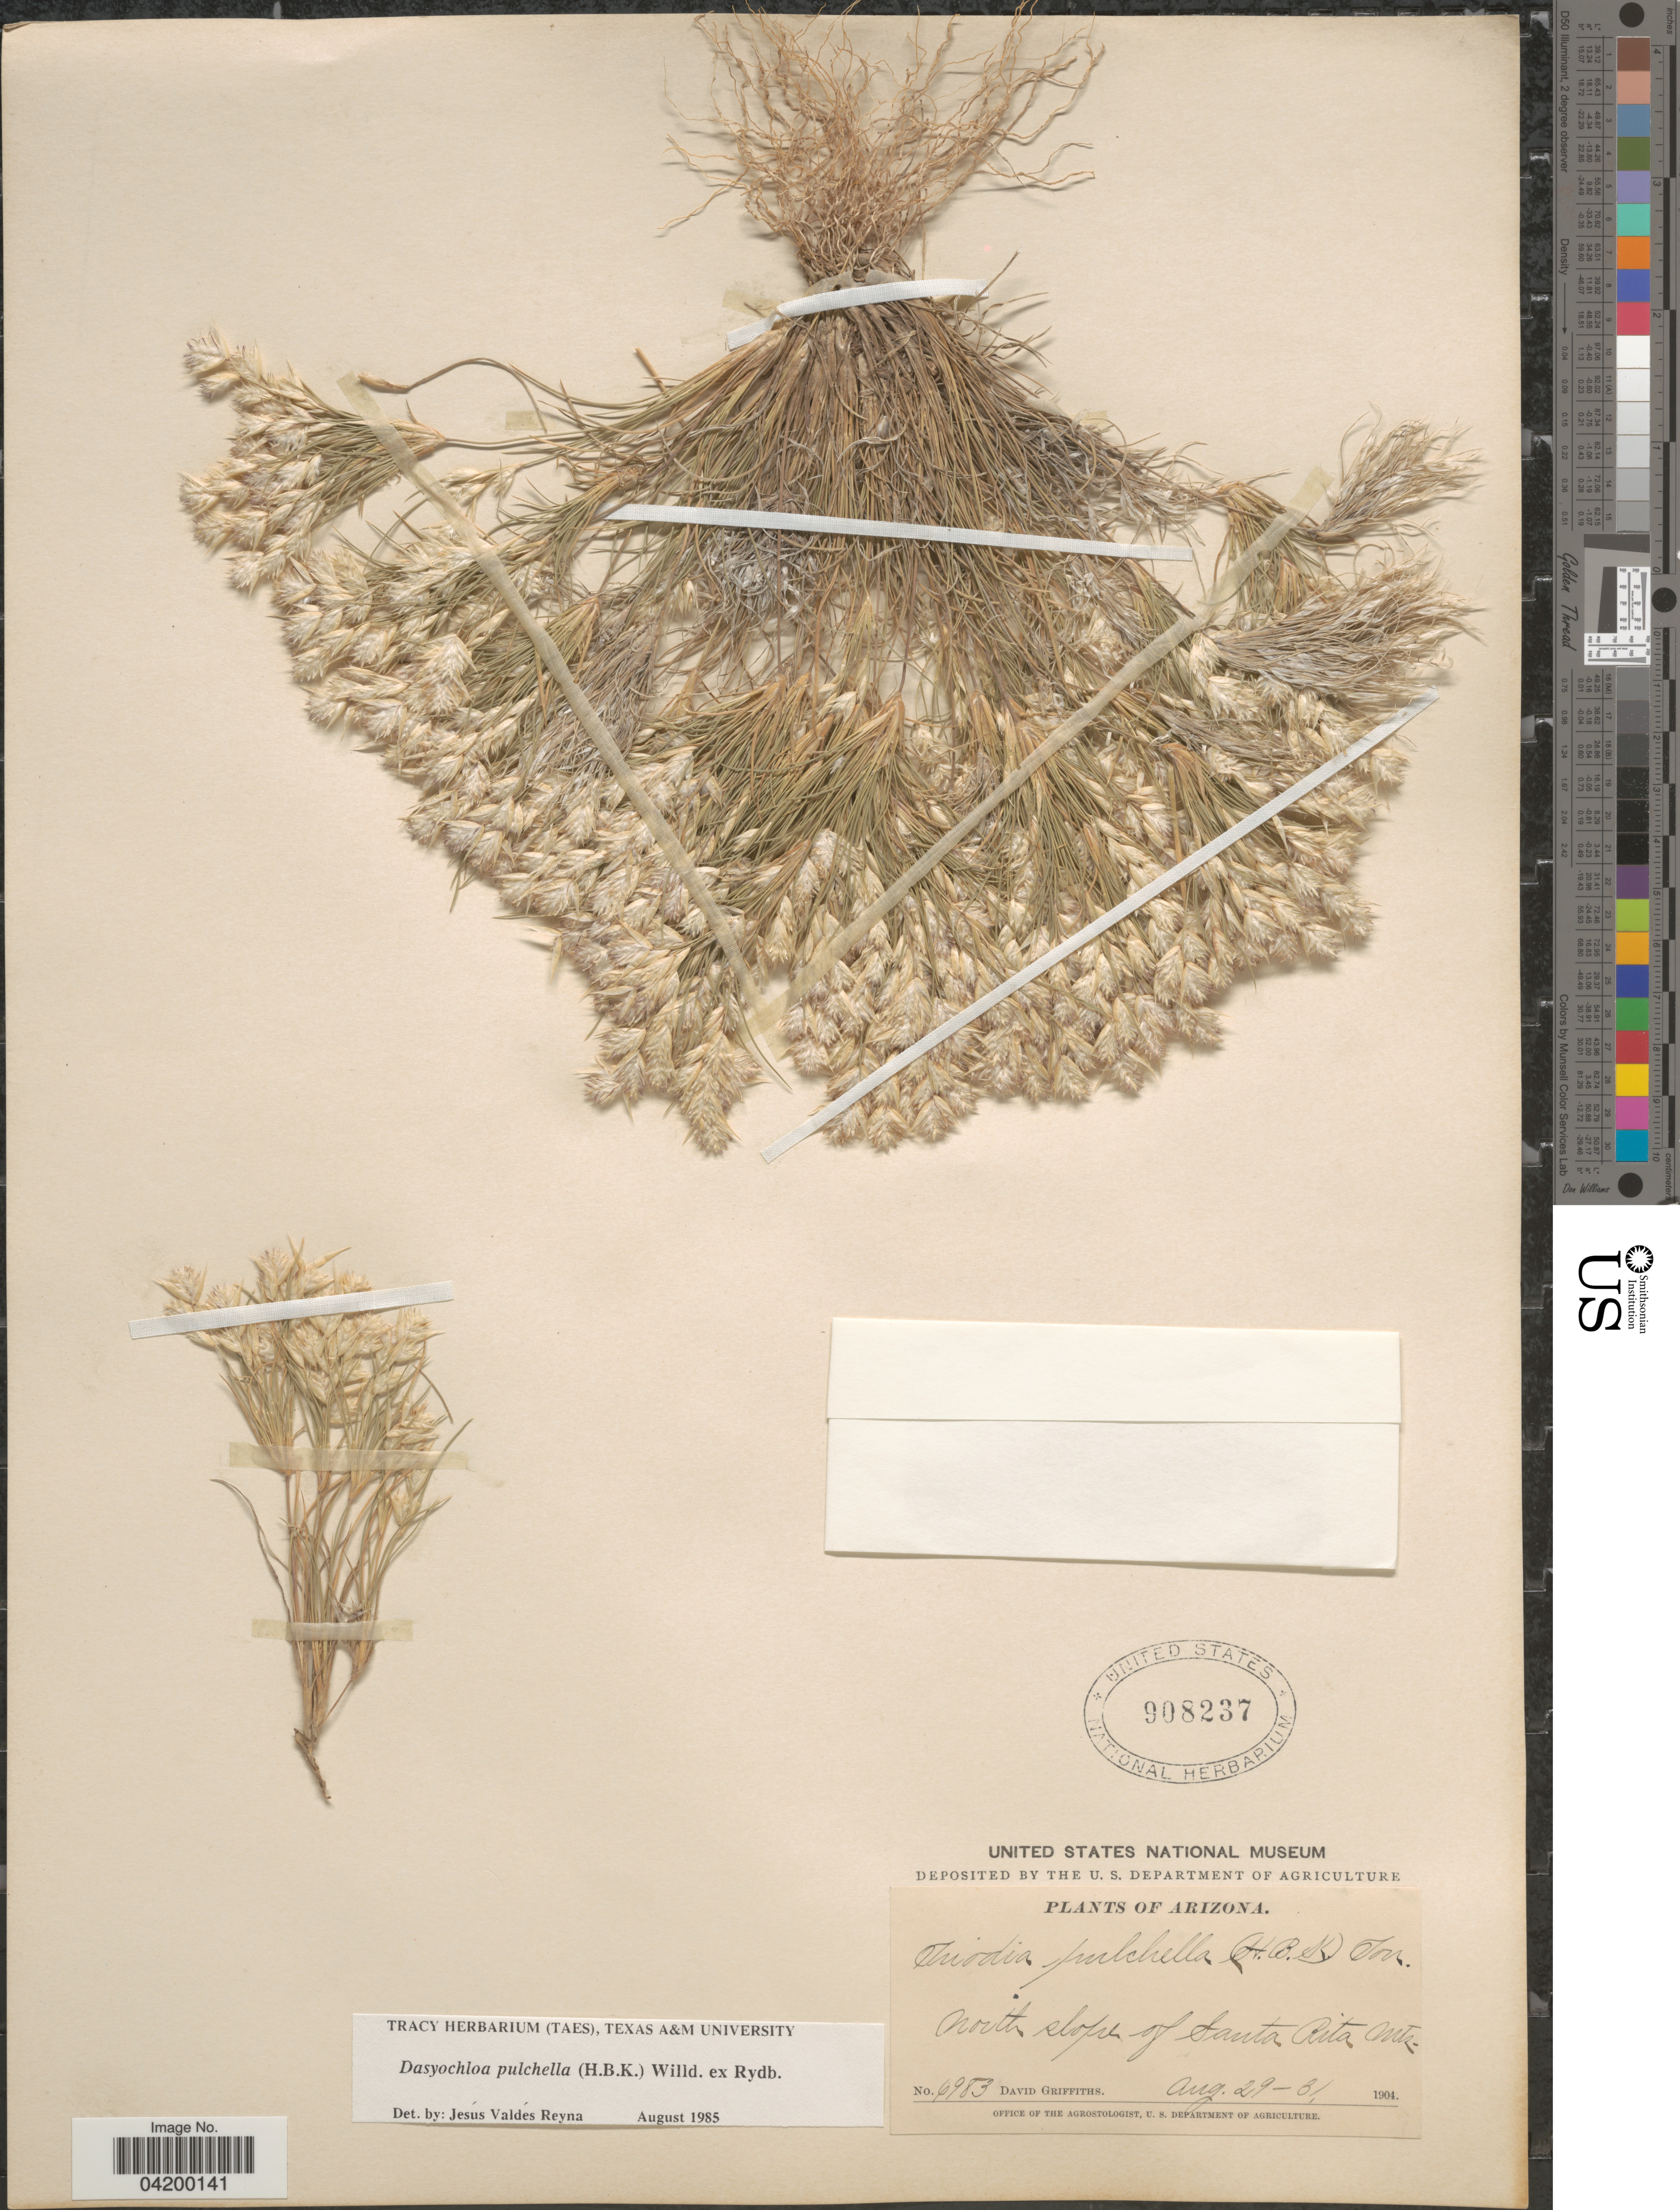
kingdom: Plantae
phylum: Tracheophyta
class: Liliopsida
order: Poales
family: Poaceae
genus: Dasyochloa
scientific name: Dasyochloa pulchella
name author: (Kunth) Willd. ex Rydb.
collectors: D. Griffiths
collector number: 6983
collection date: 1904-08-29/1904-08-31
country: United States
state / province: Arizona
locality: North slope of Santa Rita Mts.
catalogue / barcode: US 908237